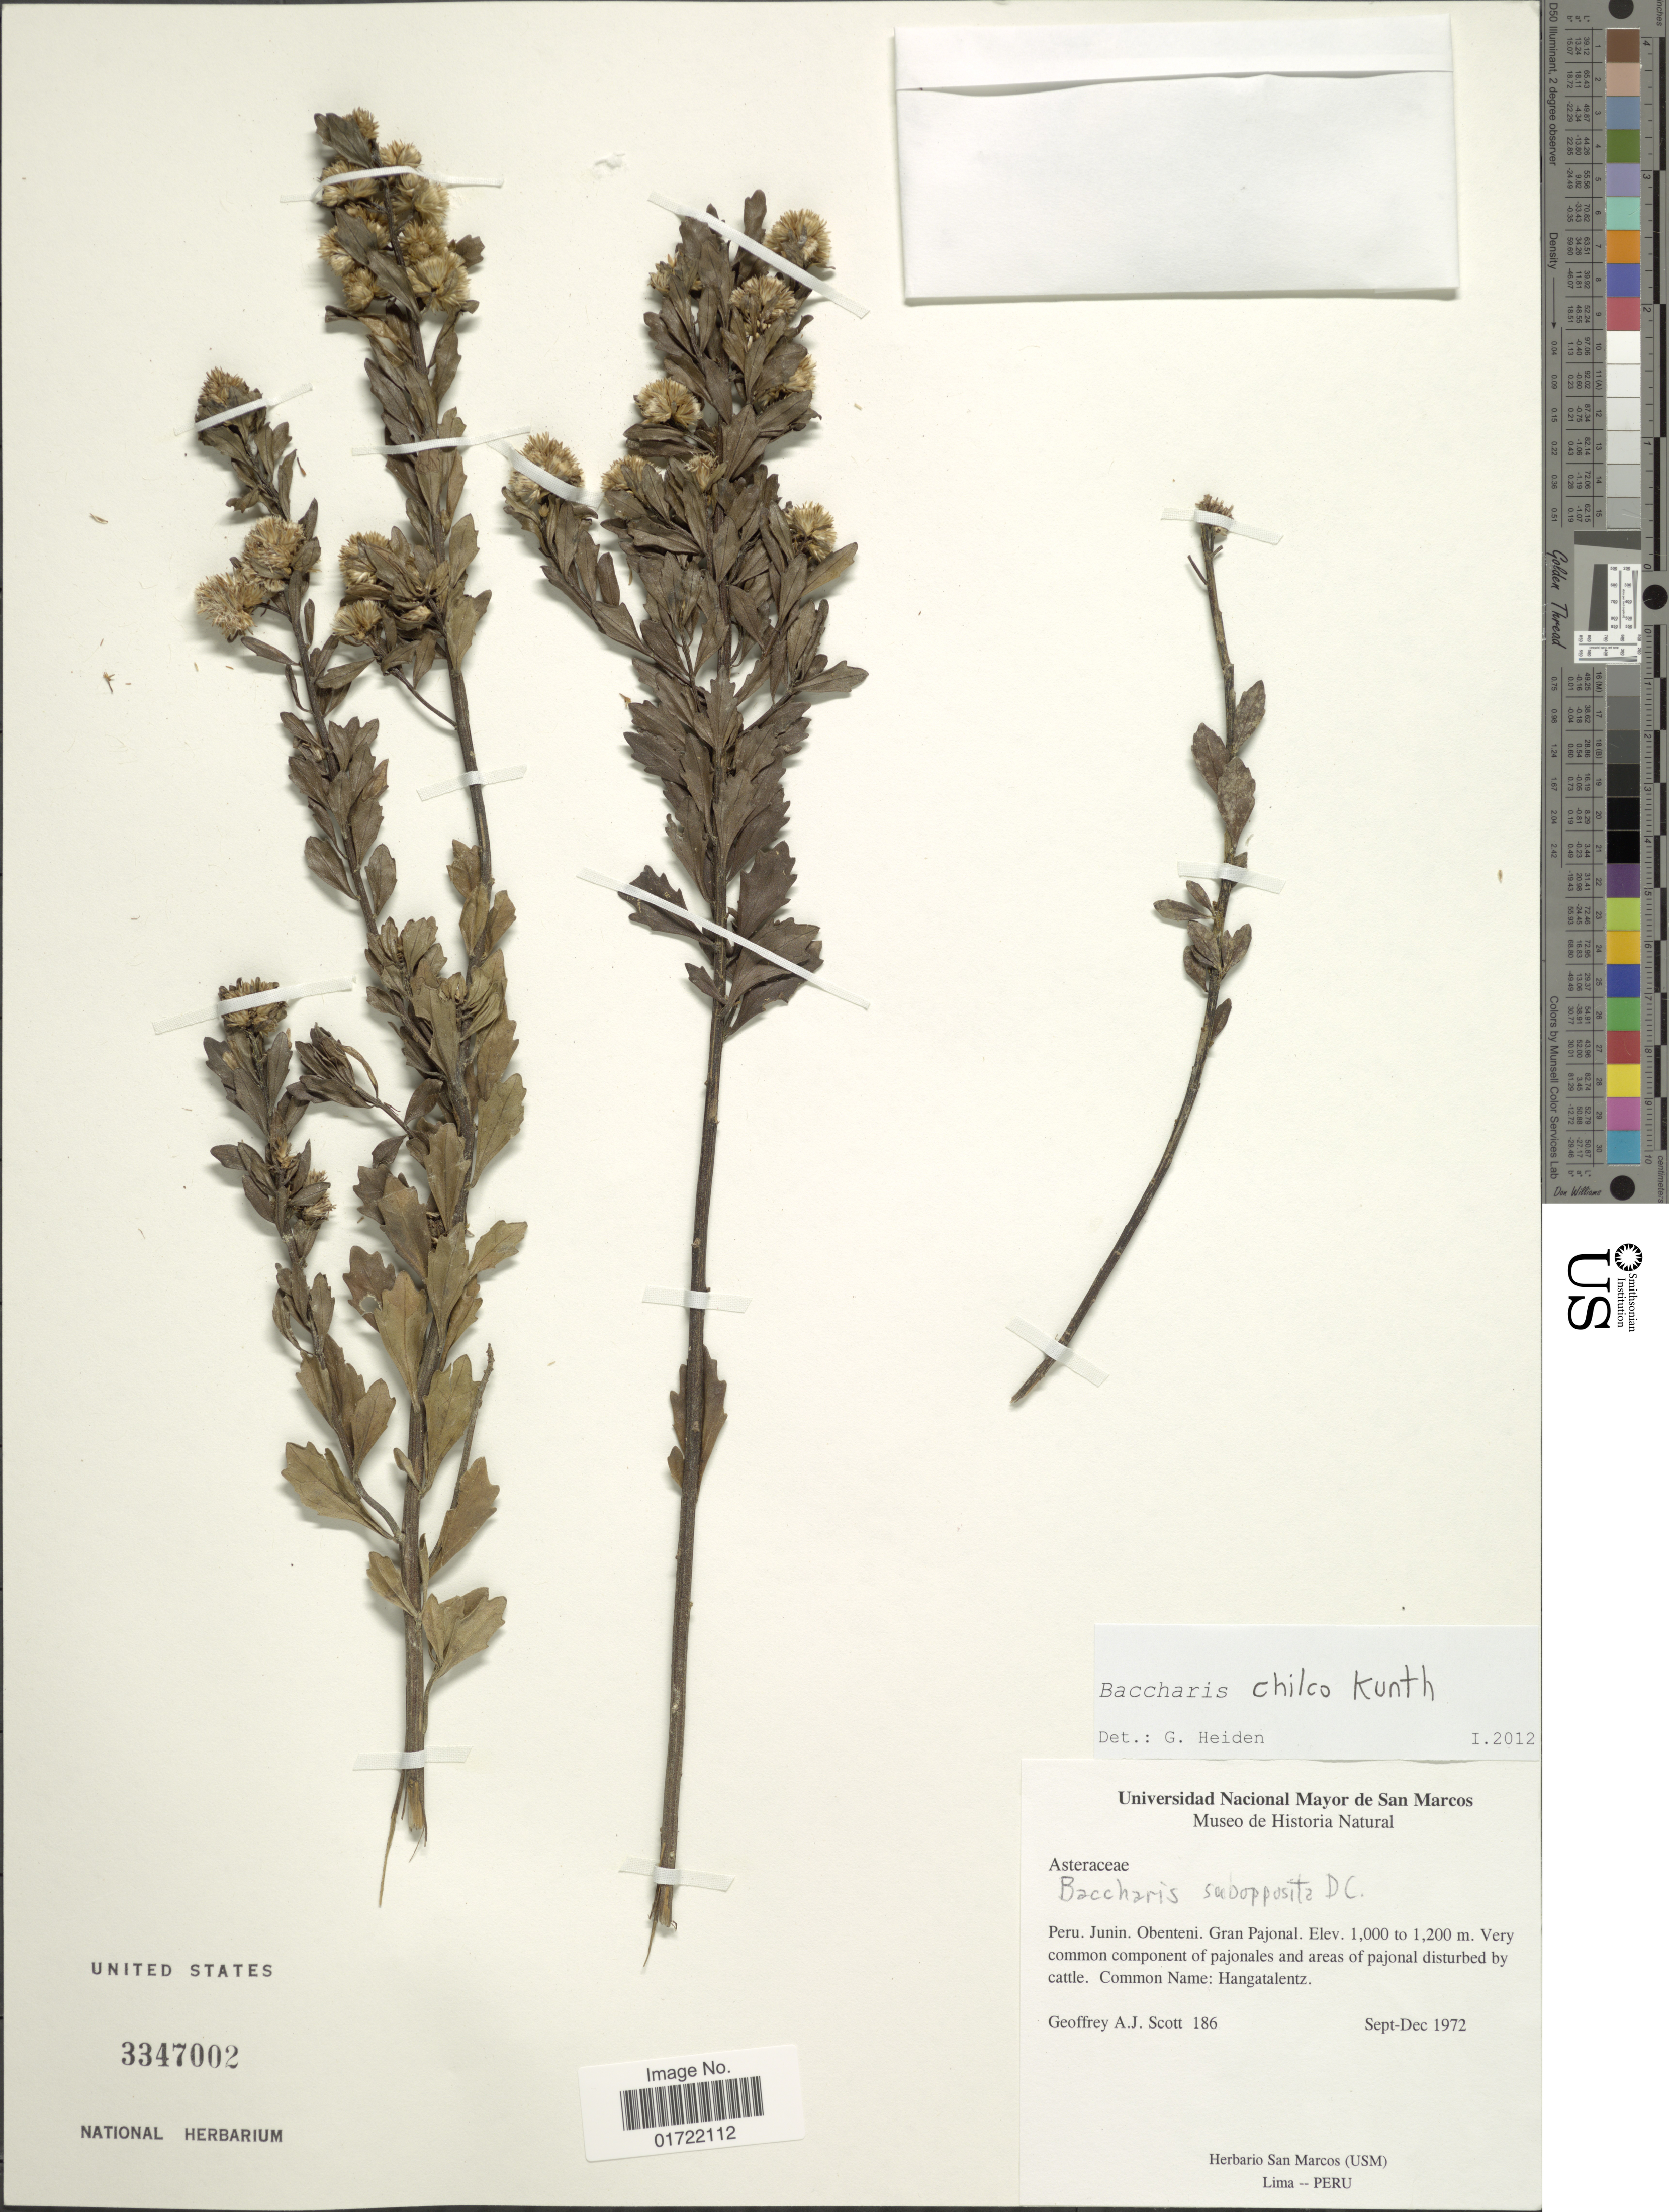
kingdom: Plantae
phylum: Tracheophyta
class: Magnoliopsida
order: Asterales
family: Asteraceae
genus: Baccharis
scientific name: Baccharis chilco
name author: Kunth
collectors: G. Scott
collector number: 186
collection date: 1972-09/1972-12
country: Peru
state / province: Junín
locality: Obenteni, Gran Pajonal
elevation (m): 1000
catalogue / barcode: US 3347002